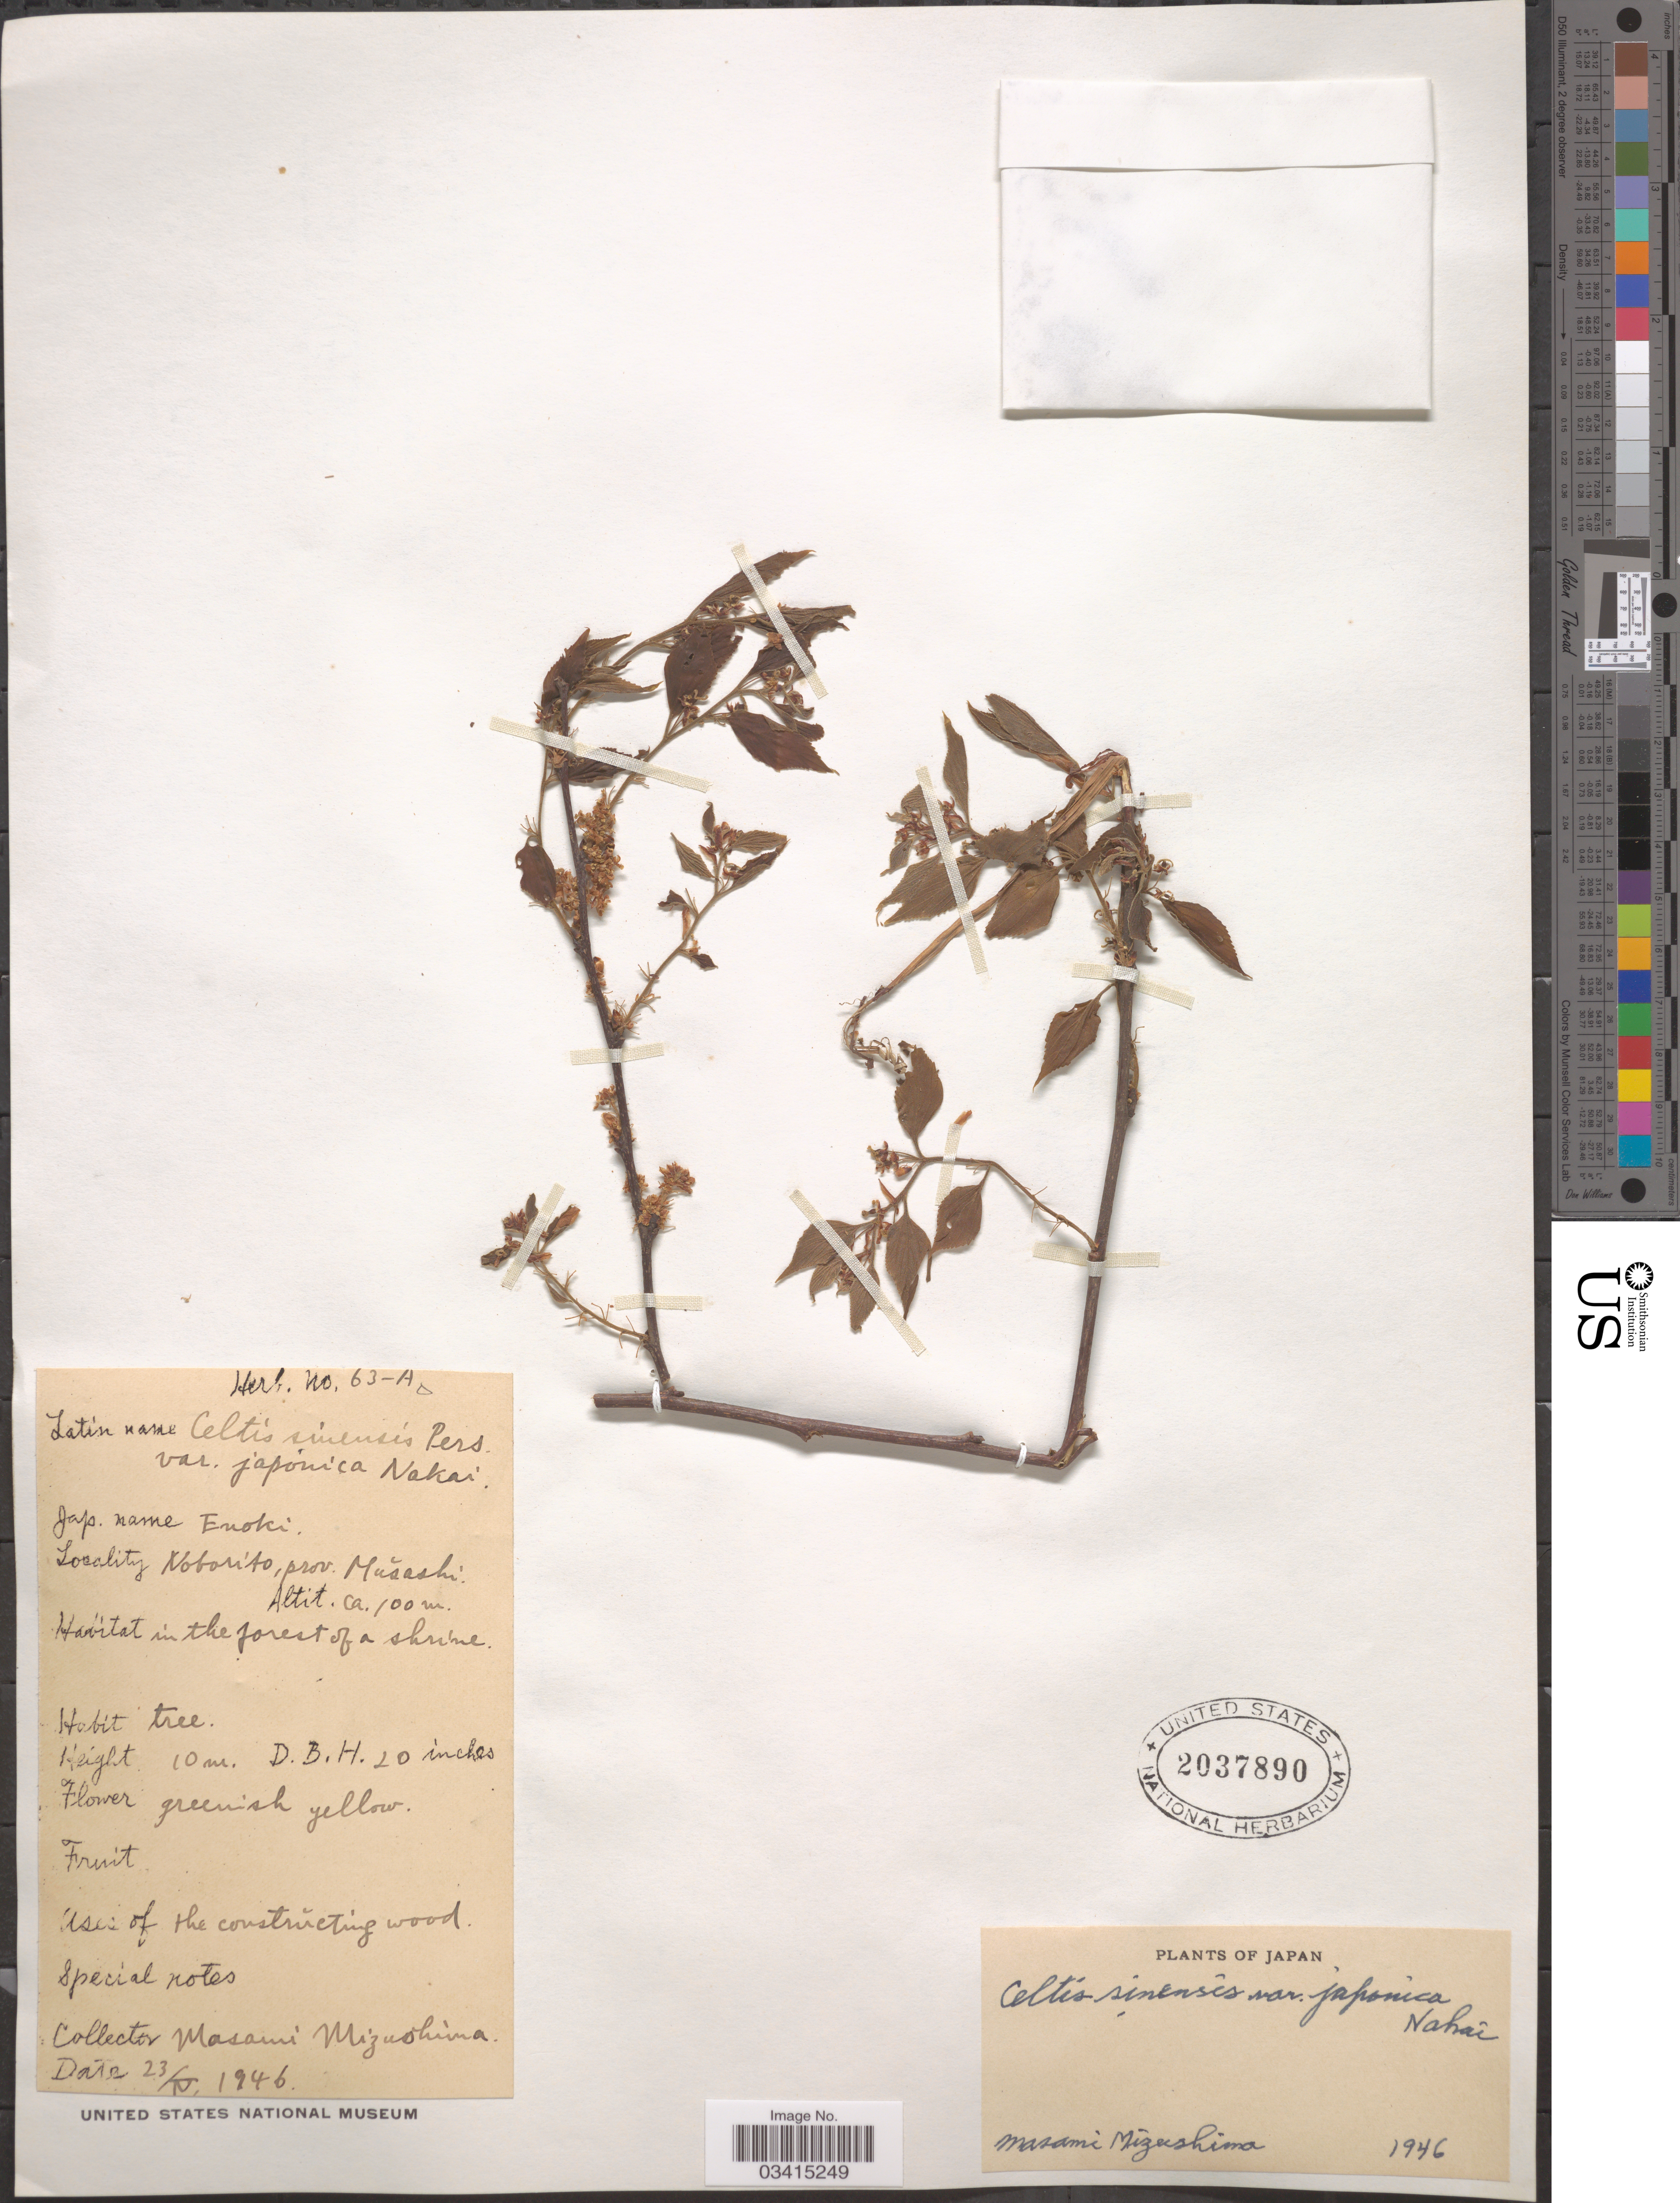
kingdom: Plantae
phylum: Tracheophyta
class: Magnoliopsida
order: Rosales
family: Cannabaceae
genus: Celtis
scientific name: Celtis sinensis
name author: Pers.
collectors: M. Mizushima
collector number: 63-A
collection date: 1946-04-23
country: Japan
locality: Noborito, prov. Mǔsashi.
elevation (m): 100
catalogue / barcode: US 2037890